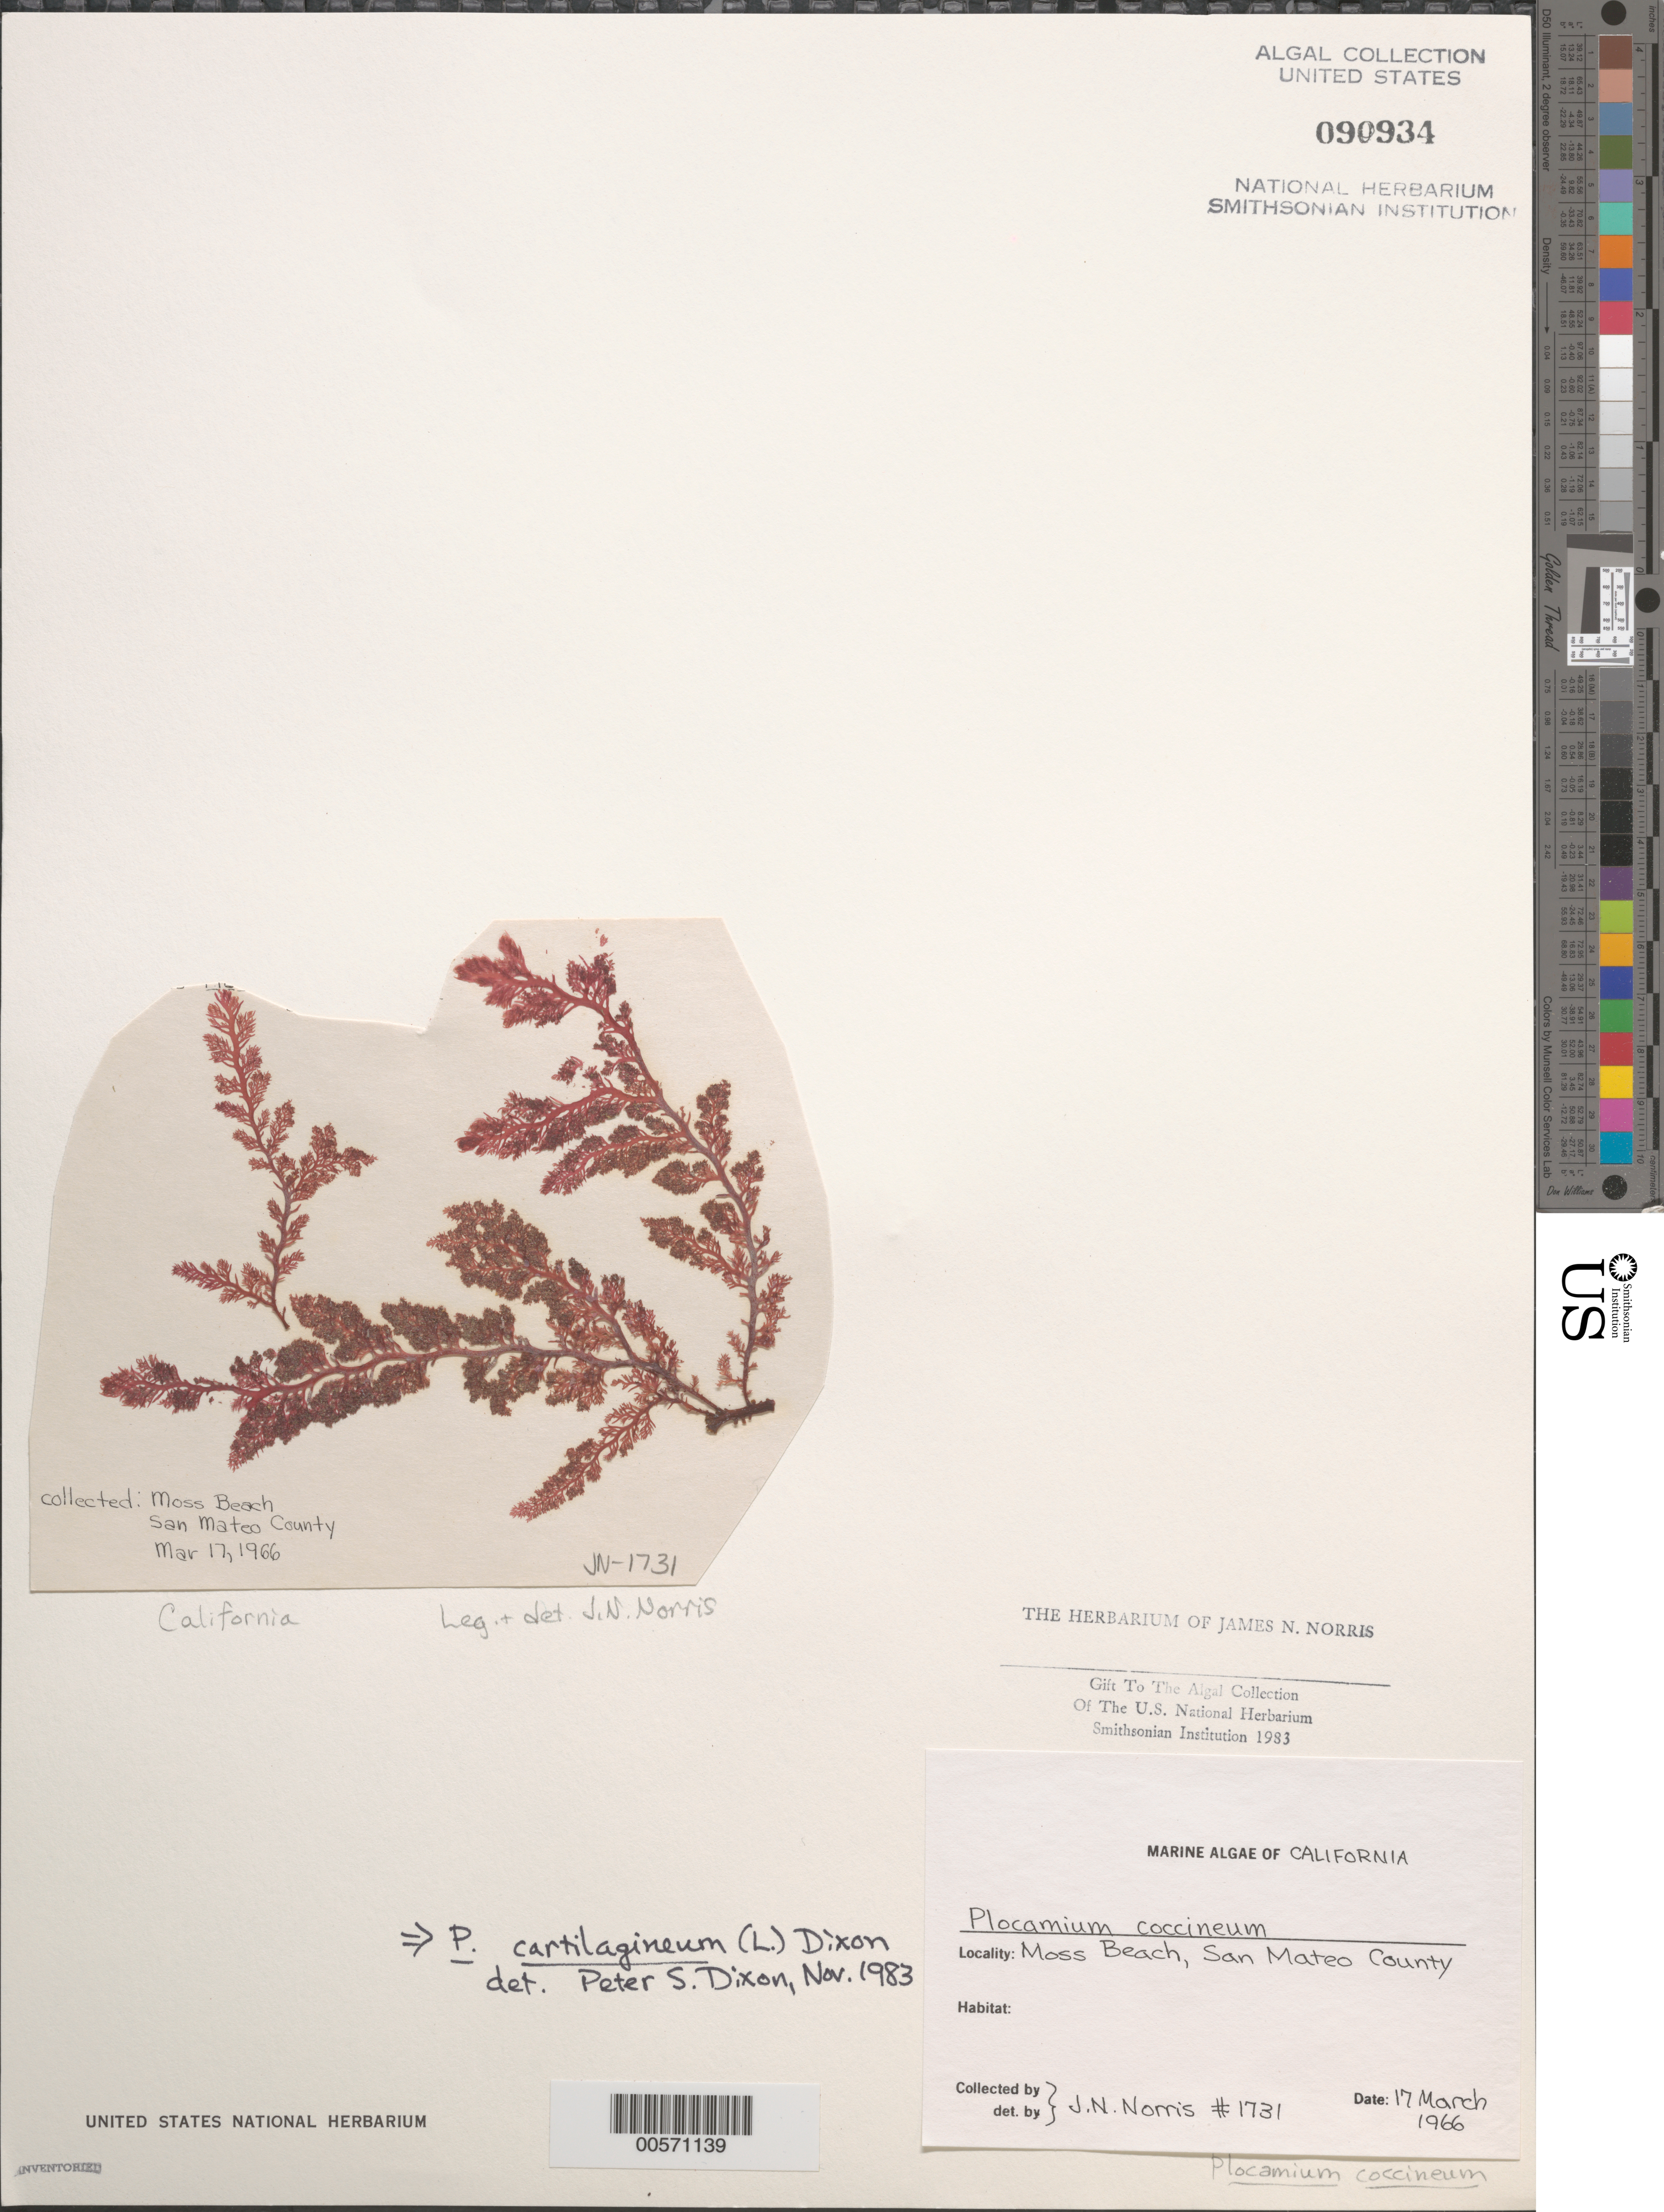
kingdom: Plantae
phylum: Rhodophyta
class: Florideophyceae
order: Plocamiales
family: Plocamiaceae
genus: Plocamium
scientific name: Plocamium cartilagineum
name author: (L.) P.S. Dixon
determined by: Dixon, P. S.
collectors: J. N. Norris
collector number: JN-1731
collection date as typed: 17 Mar 1966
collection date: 1966-03-17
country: United States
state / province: California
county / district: San Mateo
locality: Moss Beach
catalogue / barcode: US 90934